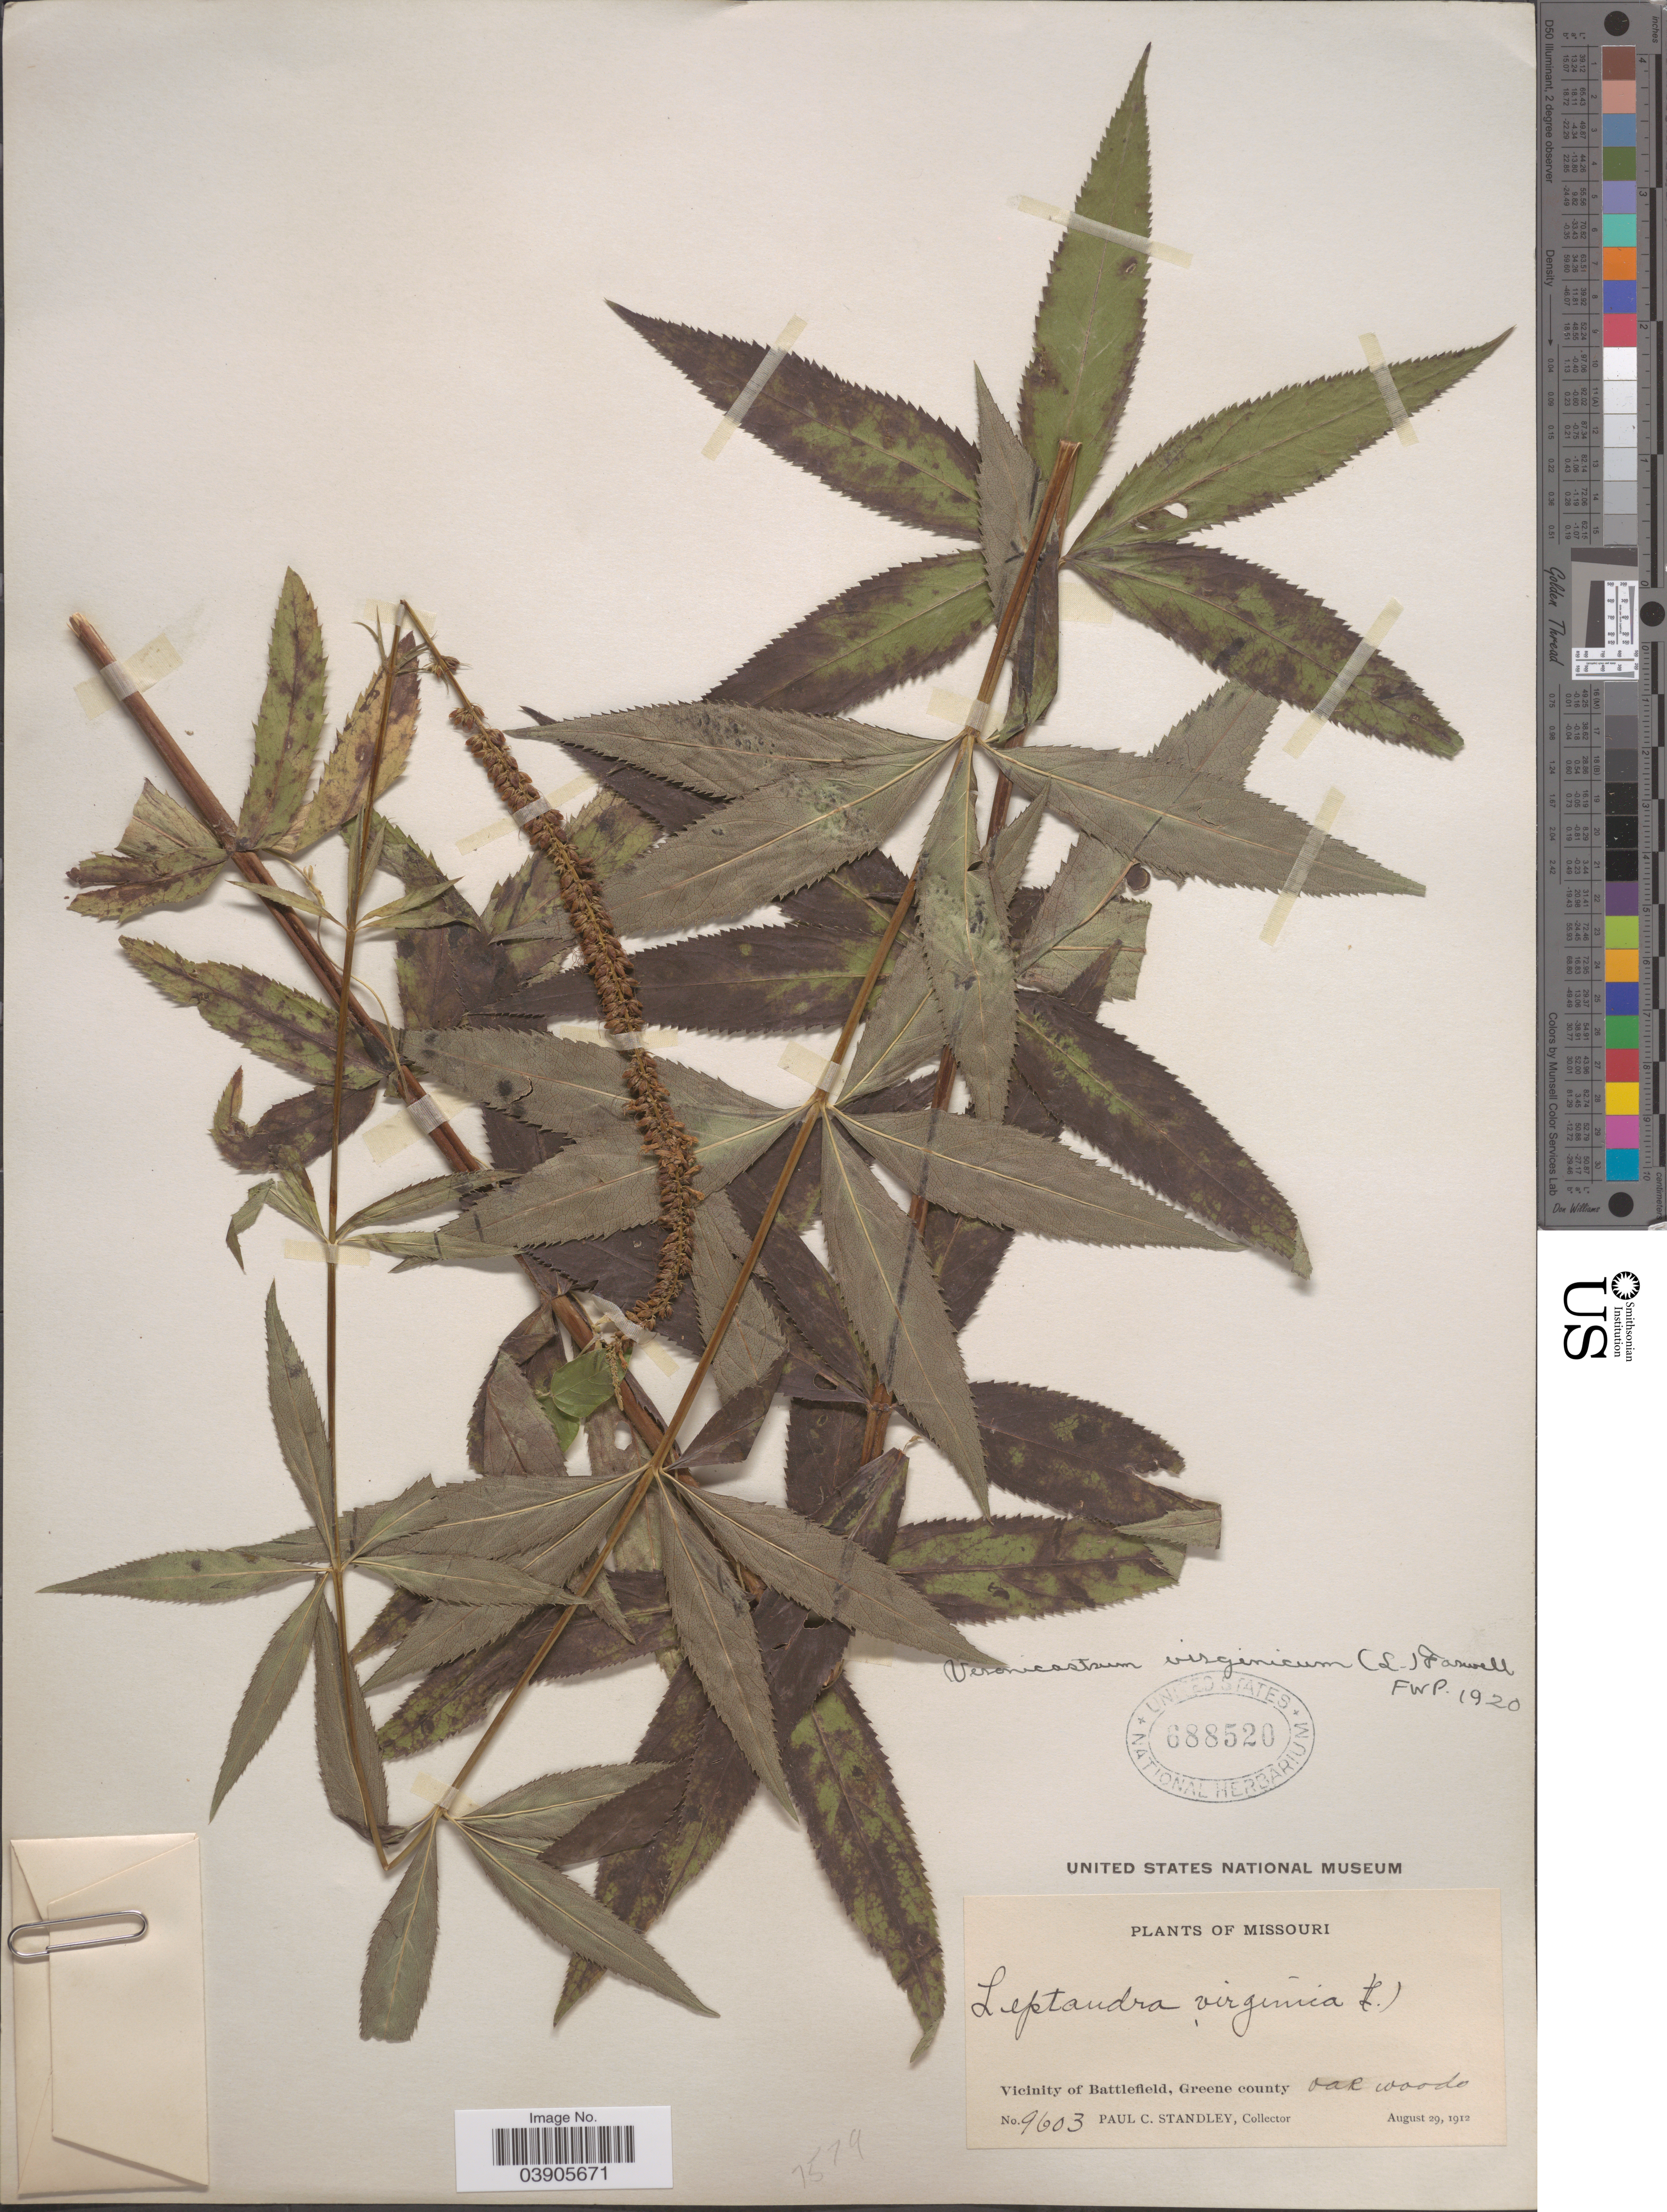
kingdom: Plantae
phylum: Tracheophyta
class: Magnoliopsida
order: Lamiales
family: Plantaginaceae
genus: Veronicastrum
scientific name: Veronicastrum virginicum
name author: (L.) Farw.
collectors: P. C. Standley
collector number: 9603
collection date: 1912-08-29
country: United States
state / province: Missouri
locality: Vicinity of Battlefield, Greene county.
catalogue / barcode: US 688520